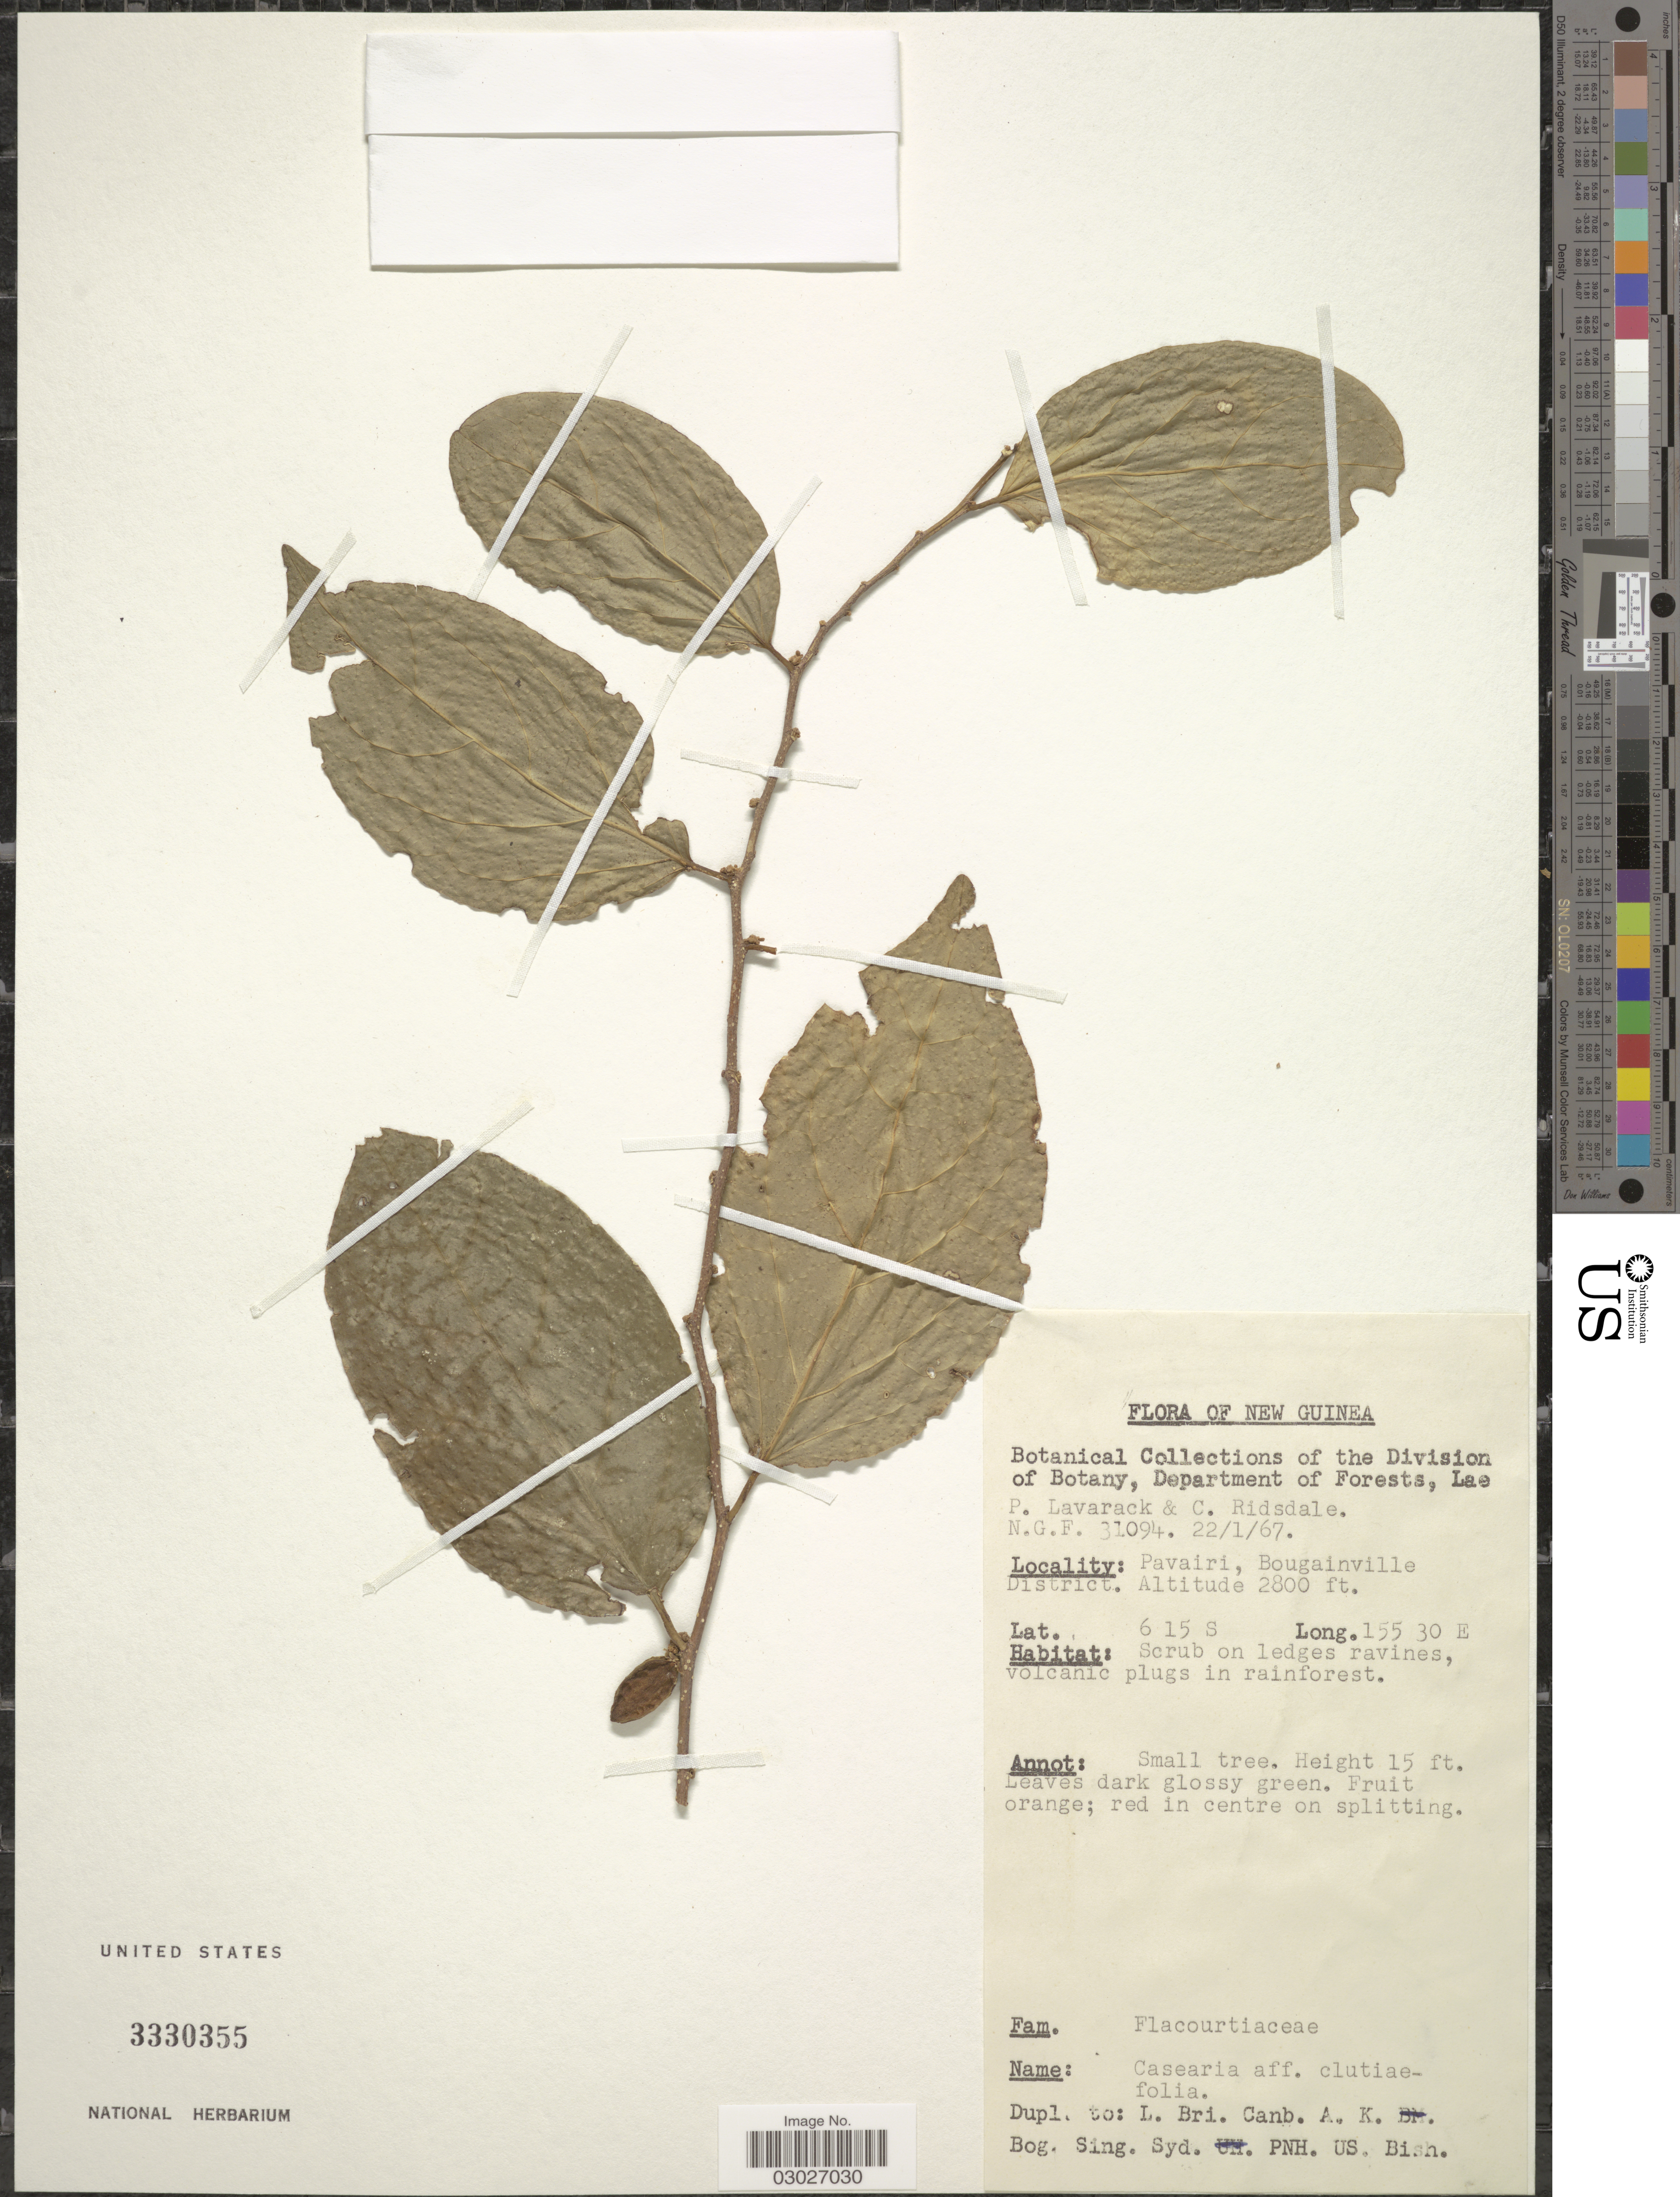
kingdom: Plantae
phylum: Tracheophyta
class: Magnoliopsida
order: Malpighiales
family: Salicaceae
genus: Casearia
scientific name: Casearia clutiifolia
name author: Blume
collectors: P. Lavarack & C. E. Ridsdale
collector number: N.G.F.31094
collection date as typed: Transcribed d/m/y: 22/1/67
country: Papua New Guinea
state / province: Bougainville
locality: New Guinea. Pavairi, Bougainville District.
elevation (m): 853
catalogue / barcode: US 3330355